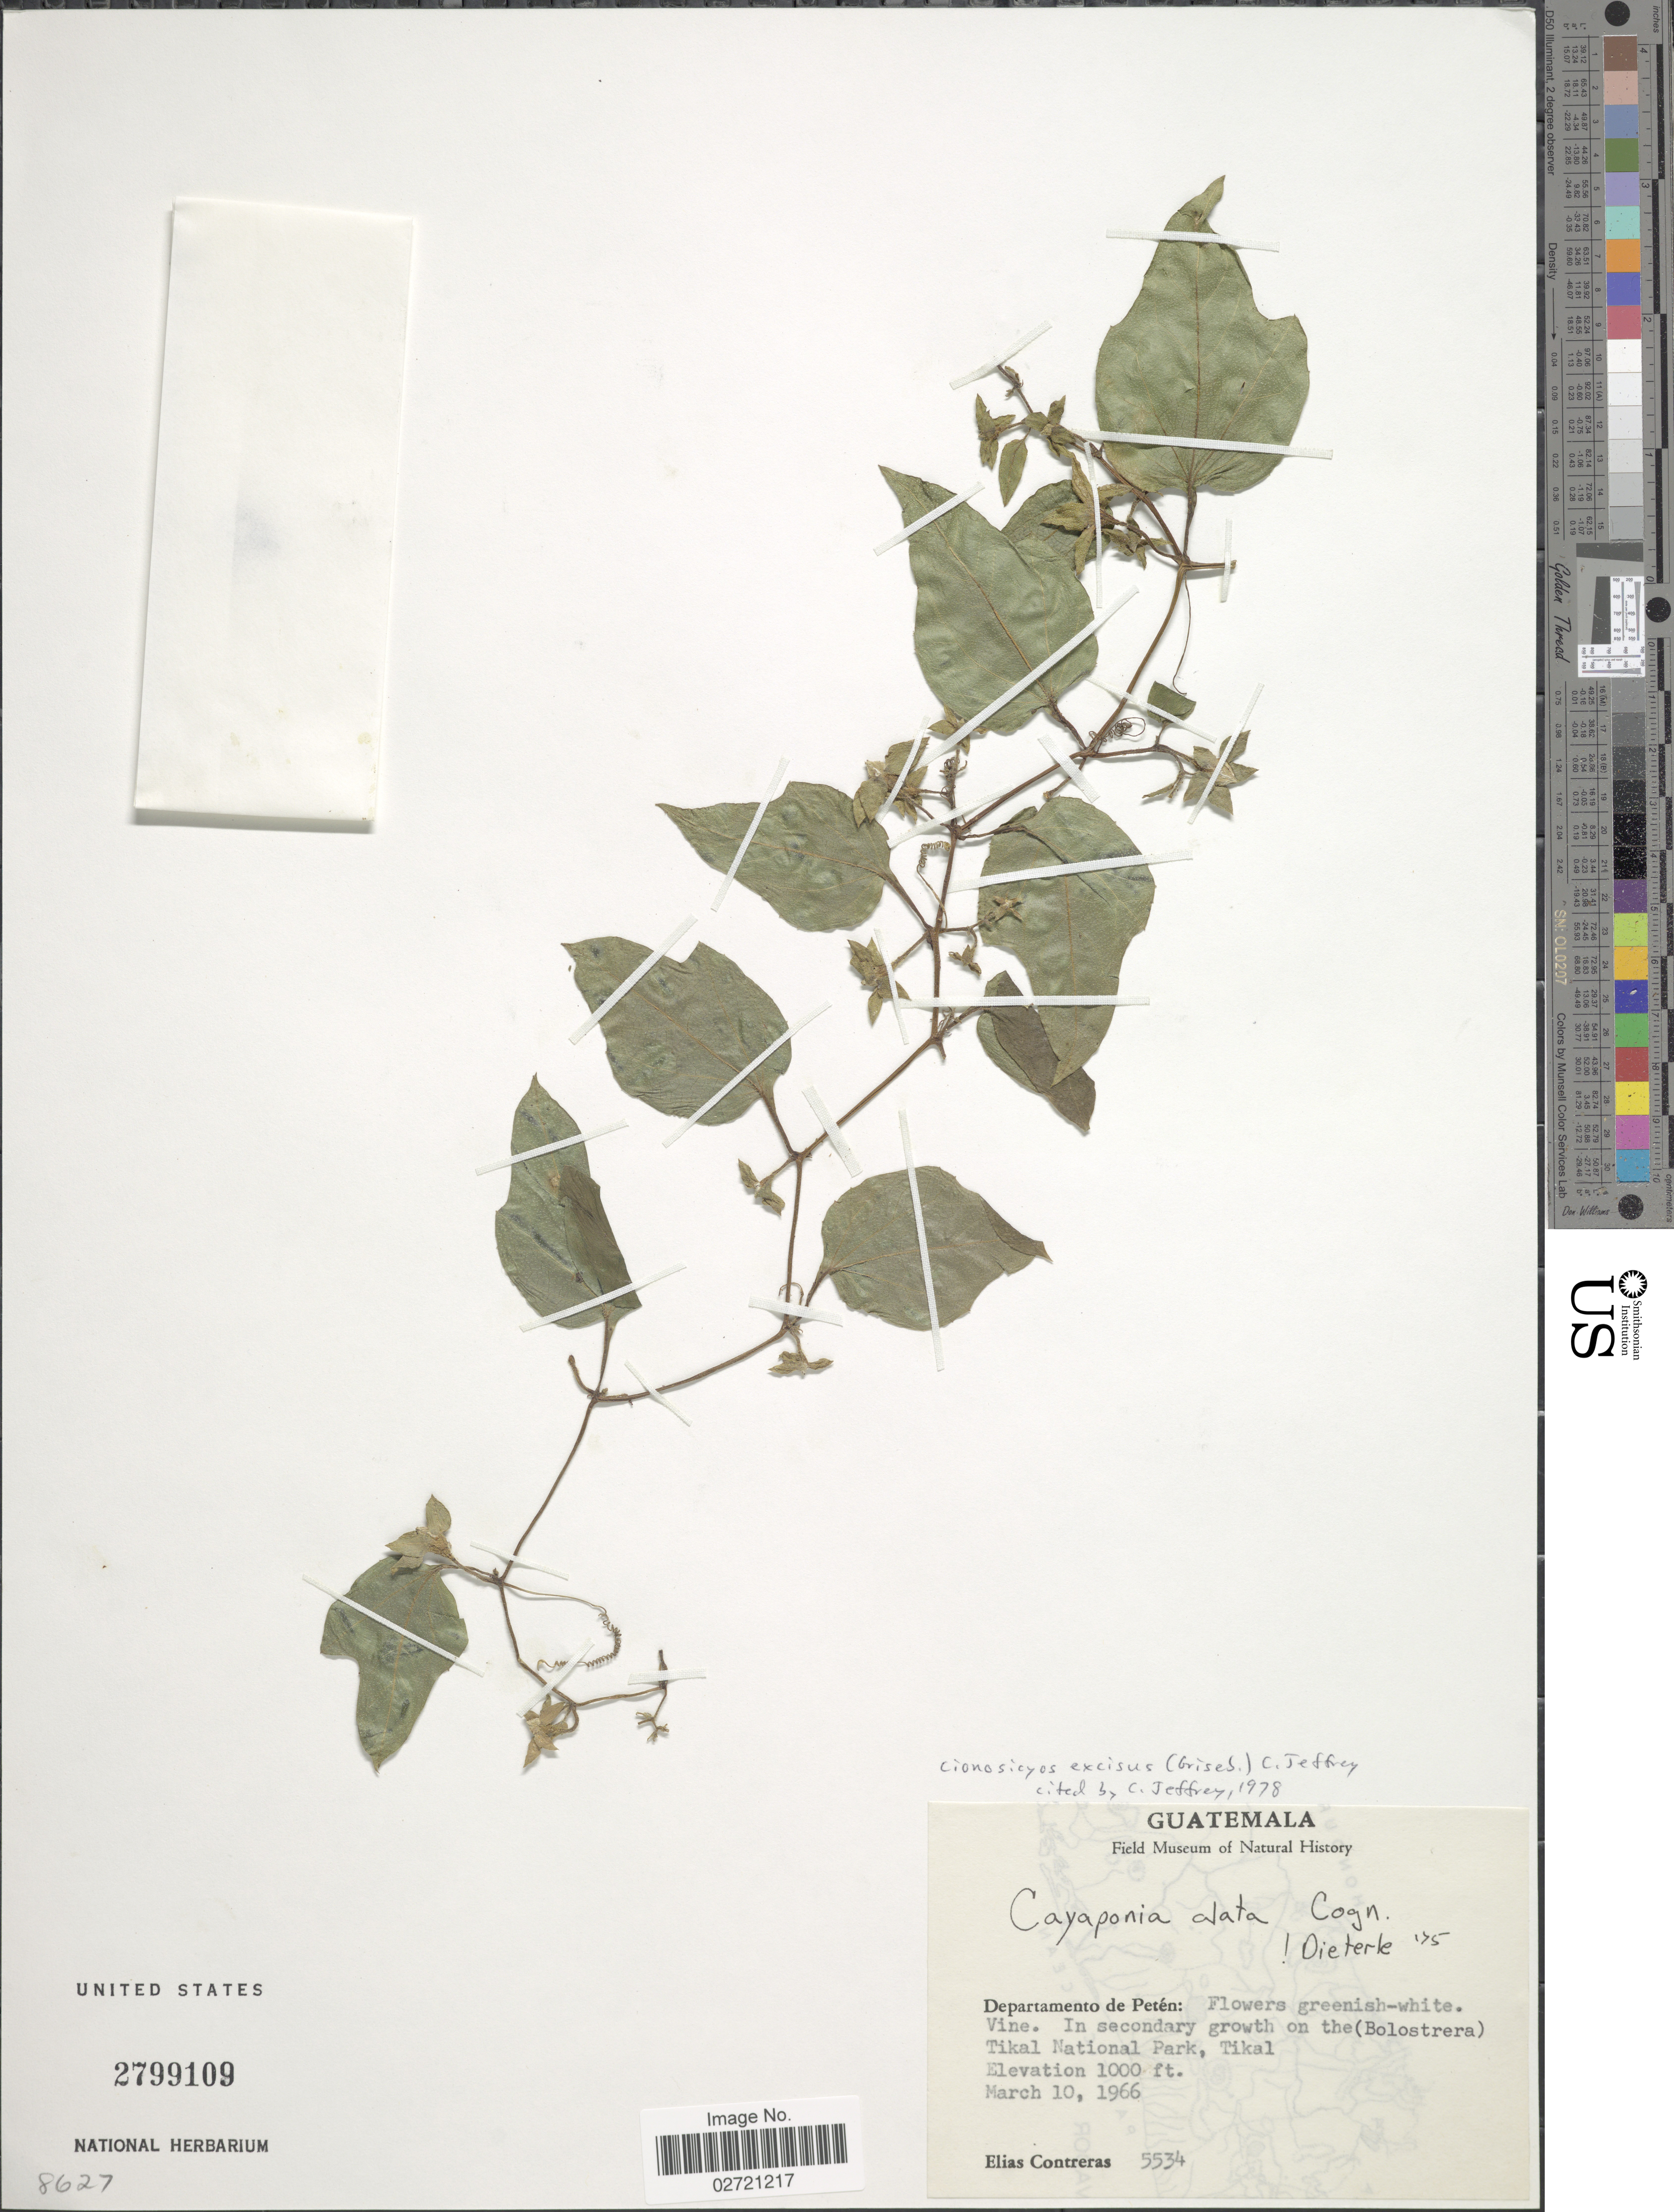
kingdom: Plantae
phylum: Tracheophyta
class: Magnoliopsida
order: Cucurbitales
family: Cucurbitaceae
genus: Cionosicys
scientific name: Cionosicys excisus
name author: (Griseb.) C. Jeffrey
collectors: E. Contreras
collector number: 5534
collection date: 1966-03-10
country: Guatemala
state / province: El Petén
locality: Tikal National Park, Tikal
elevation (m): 305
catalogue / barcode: US 2799109